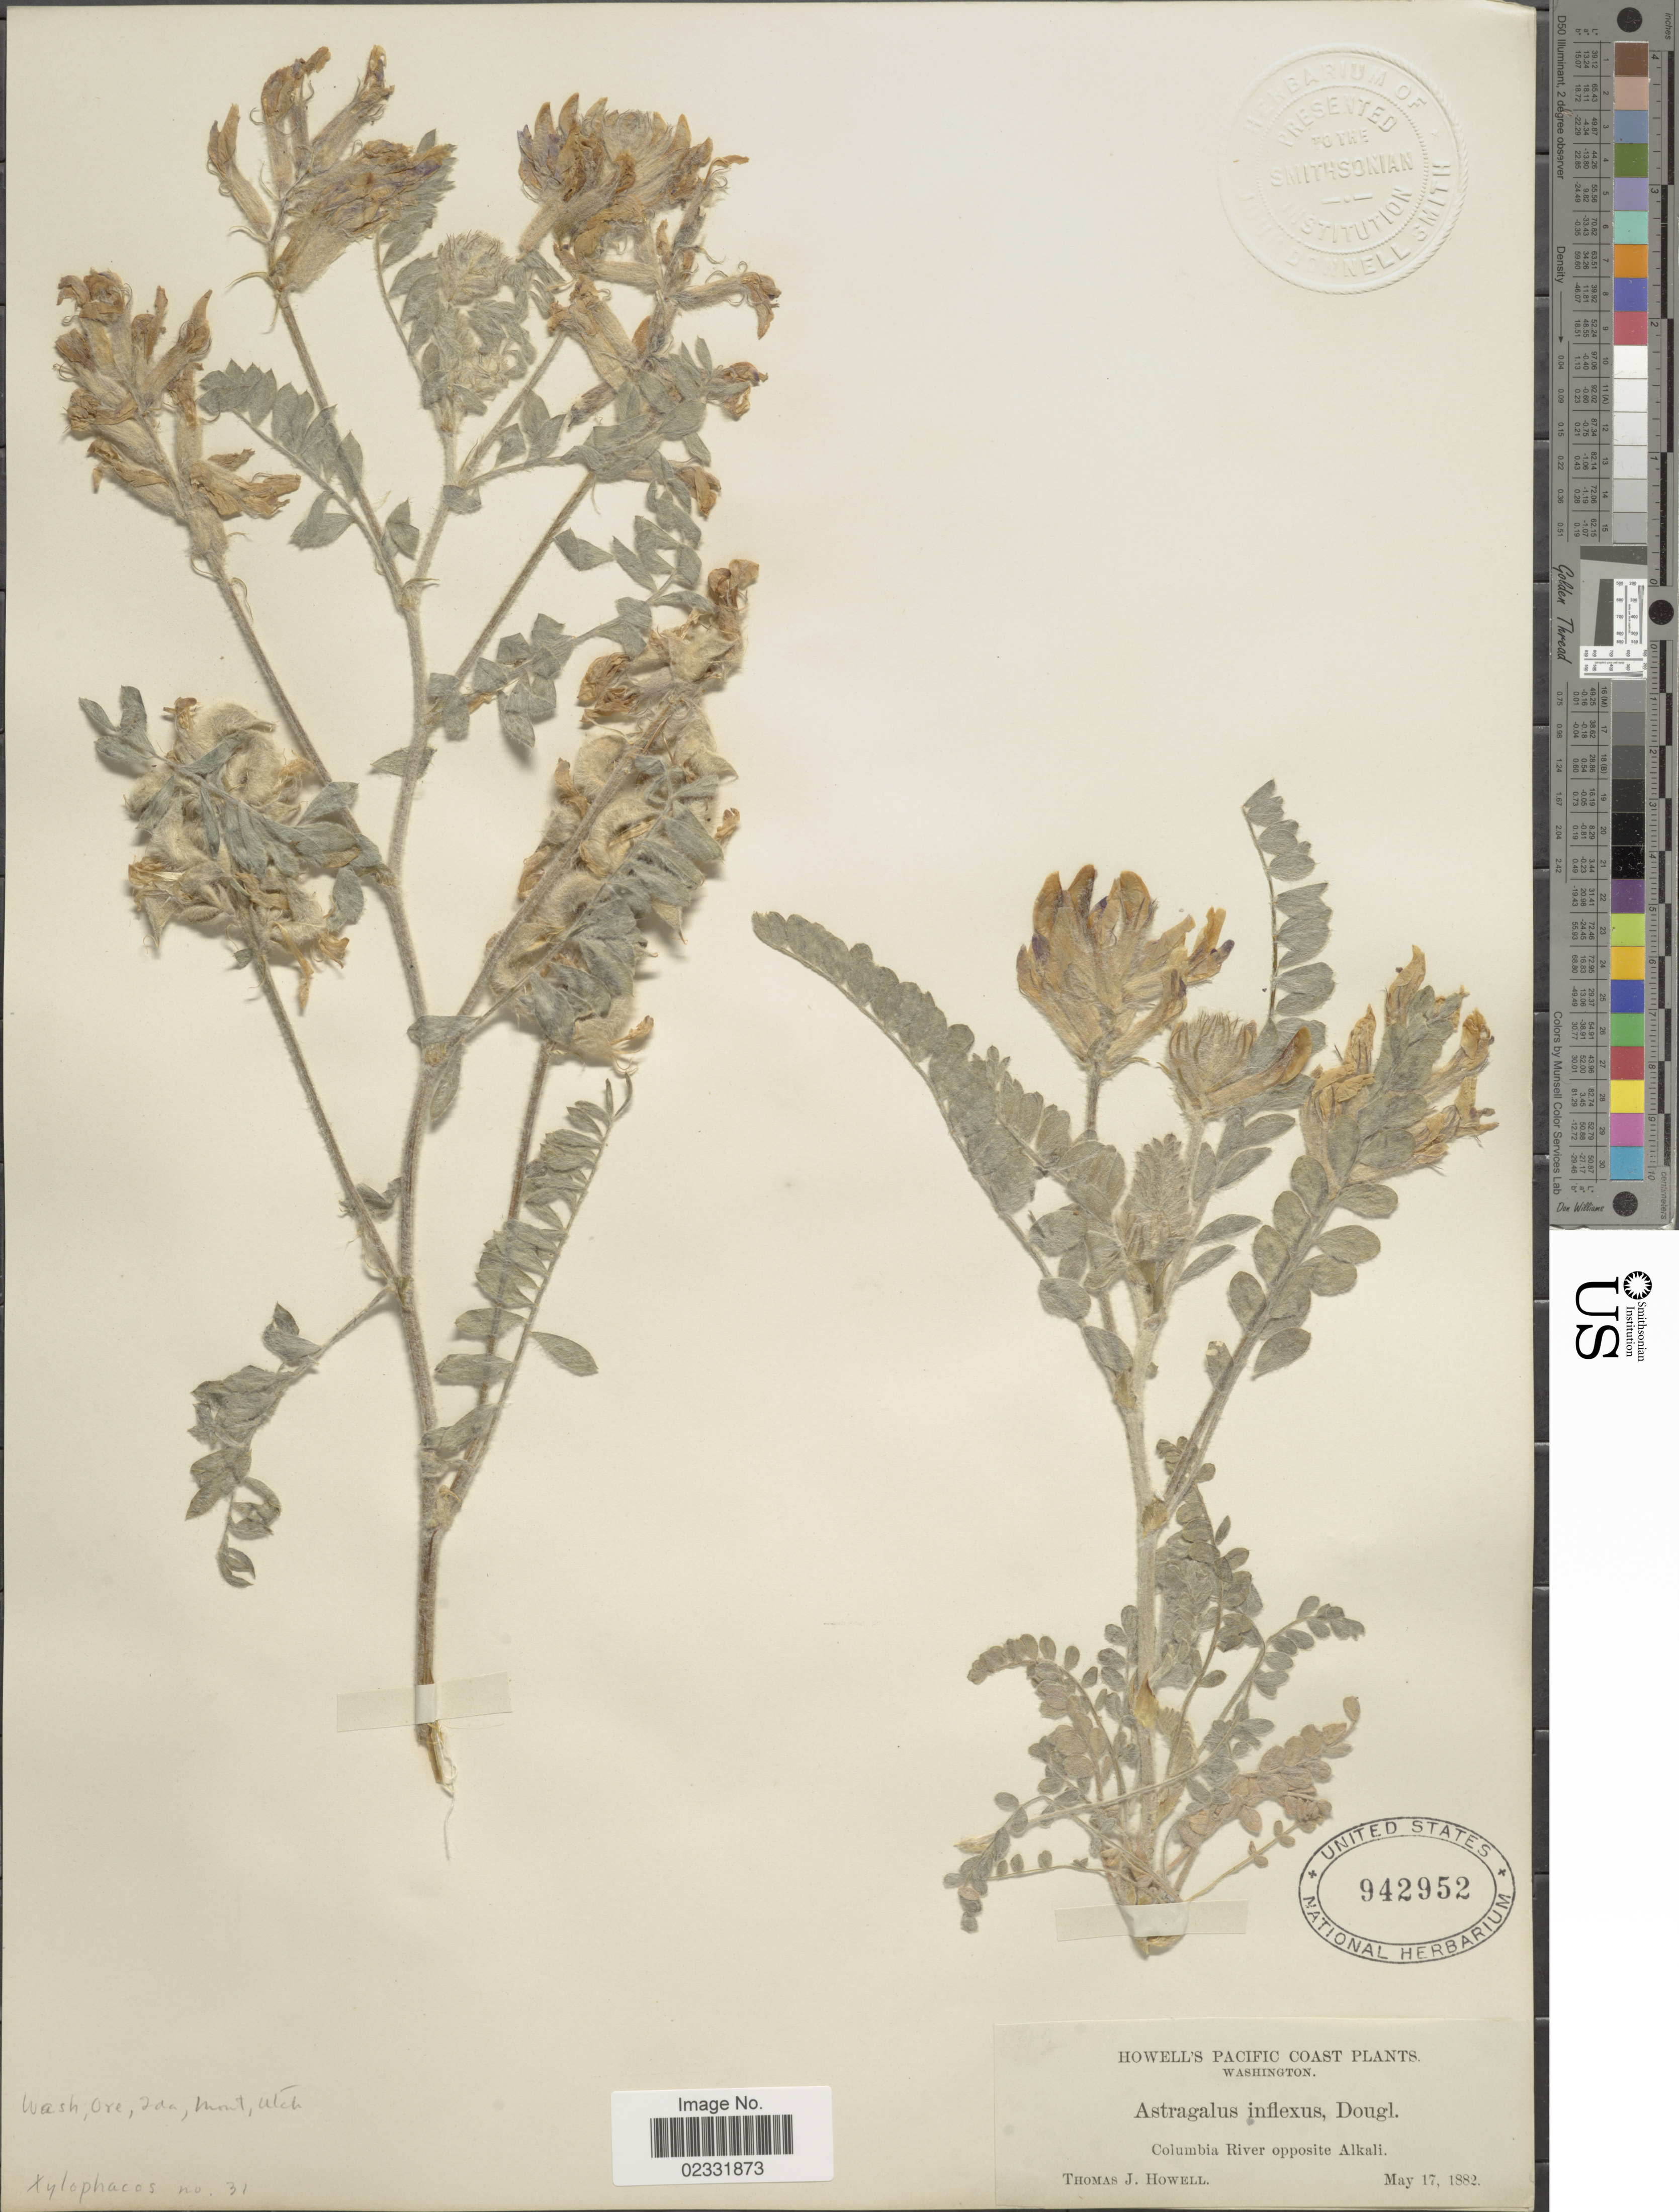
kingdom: Plantae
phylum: Tracheophyta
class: Magnoliopsida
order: Fabales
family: Fabaceae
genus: Astragalus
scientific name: Astragalus inflexus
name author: Douglas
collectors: T. J. Howell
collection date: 1882-05-17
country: United States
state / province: Washington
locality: Colombia River opposite Alkali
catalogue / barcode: US 942952